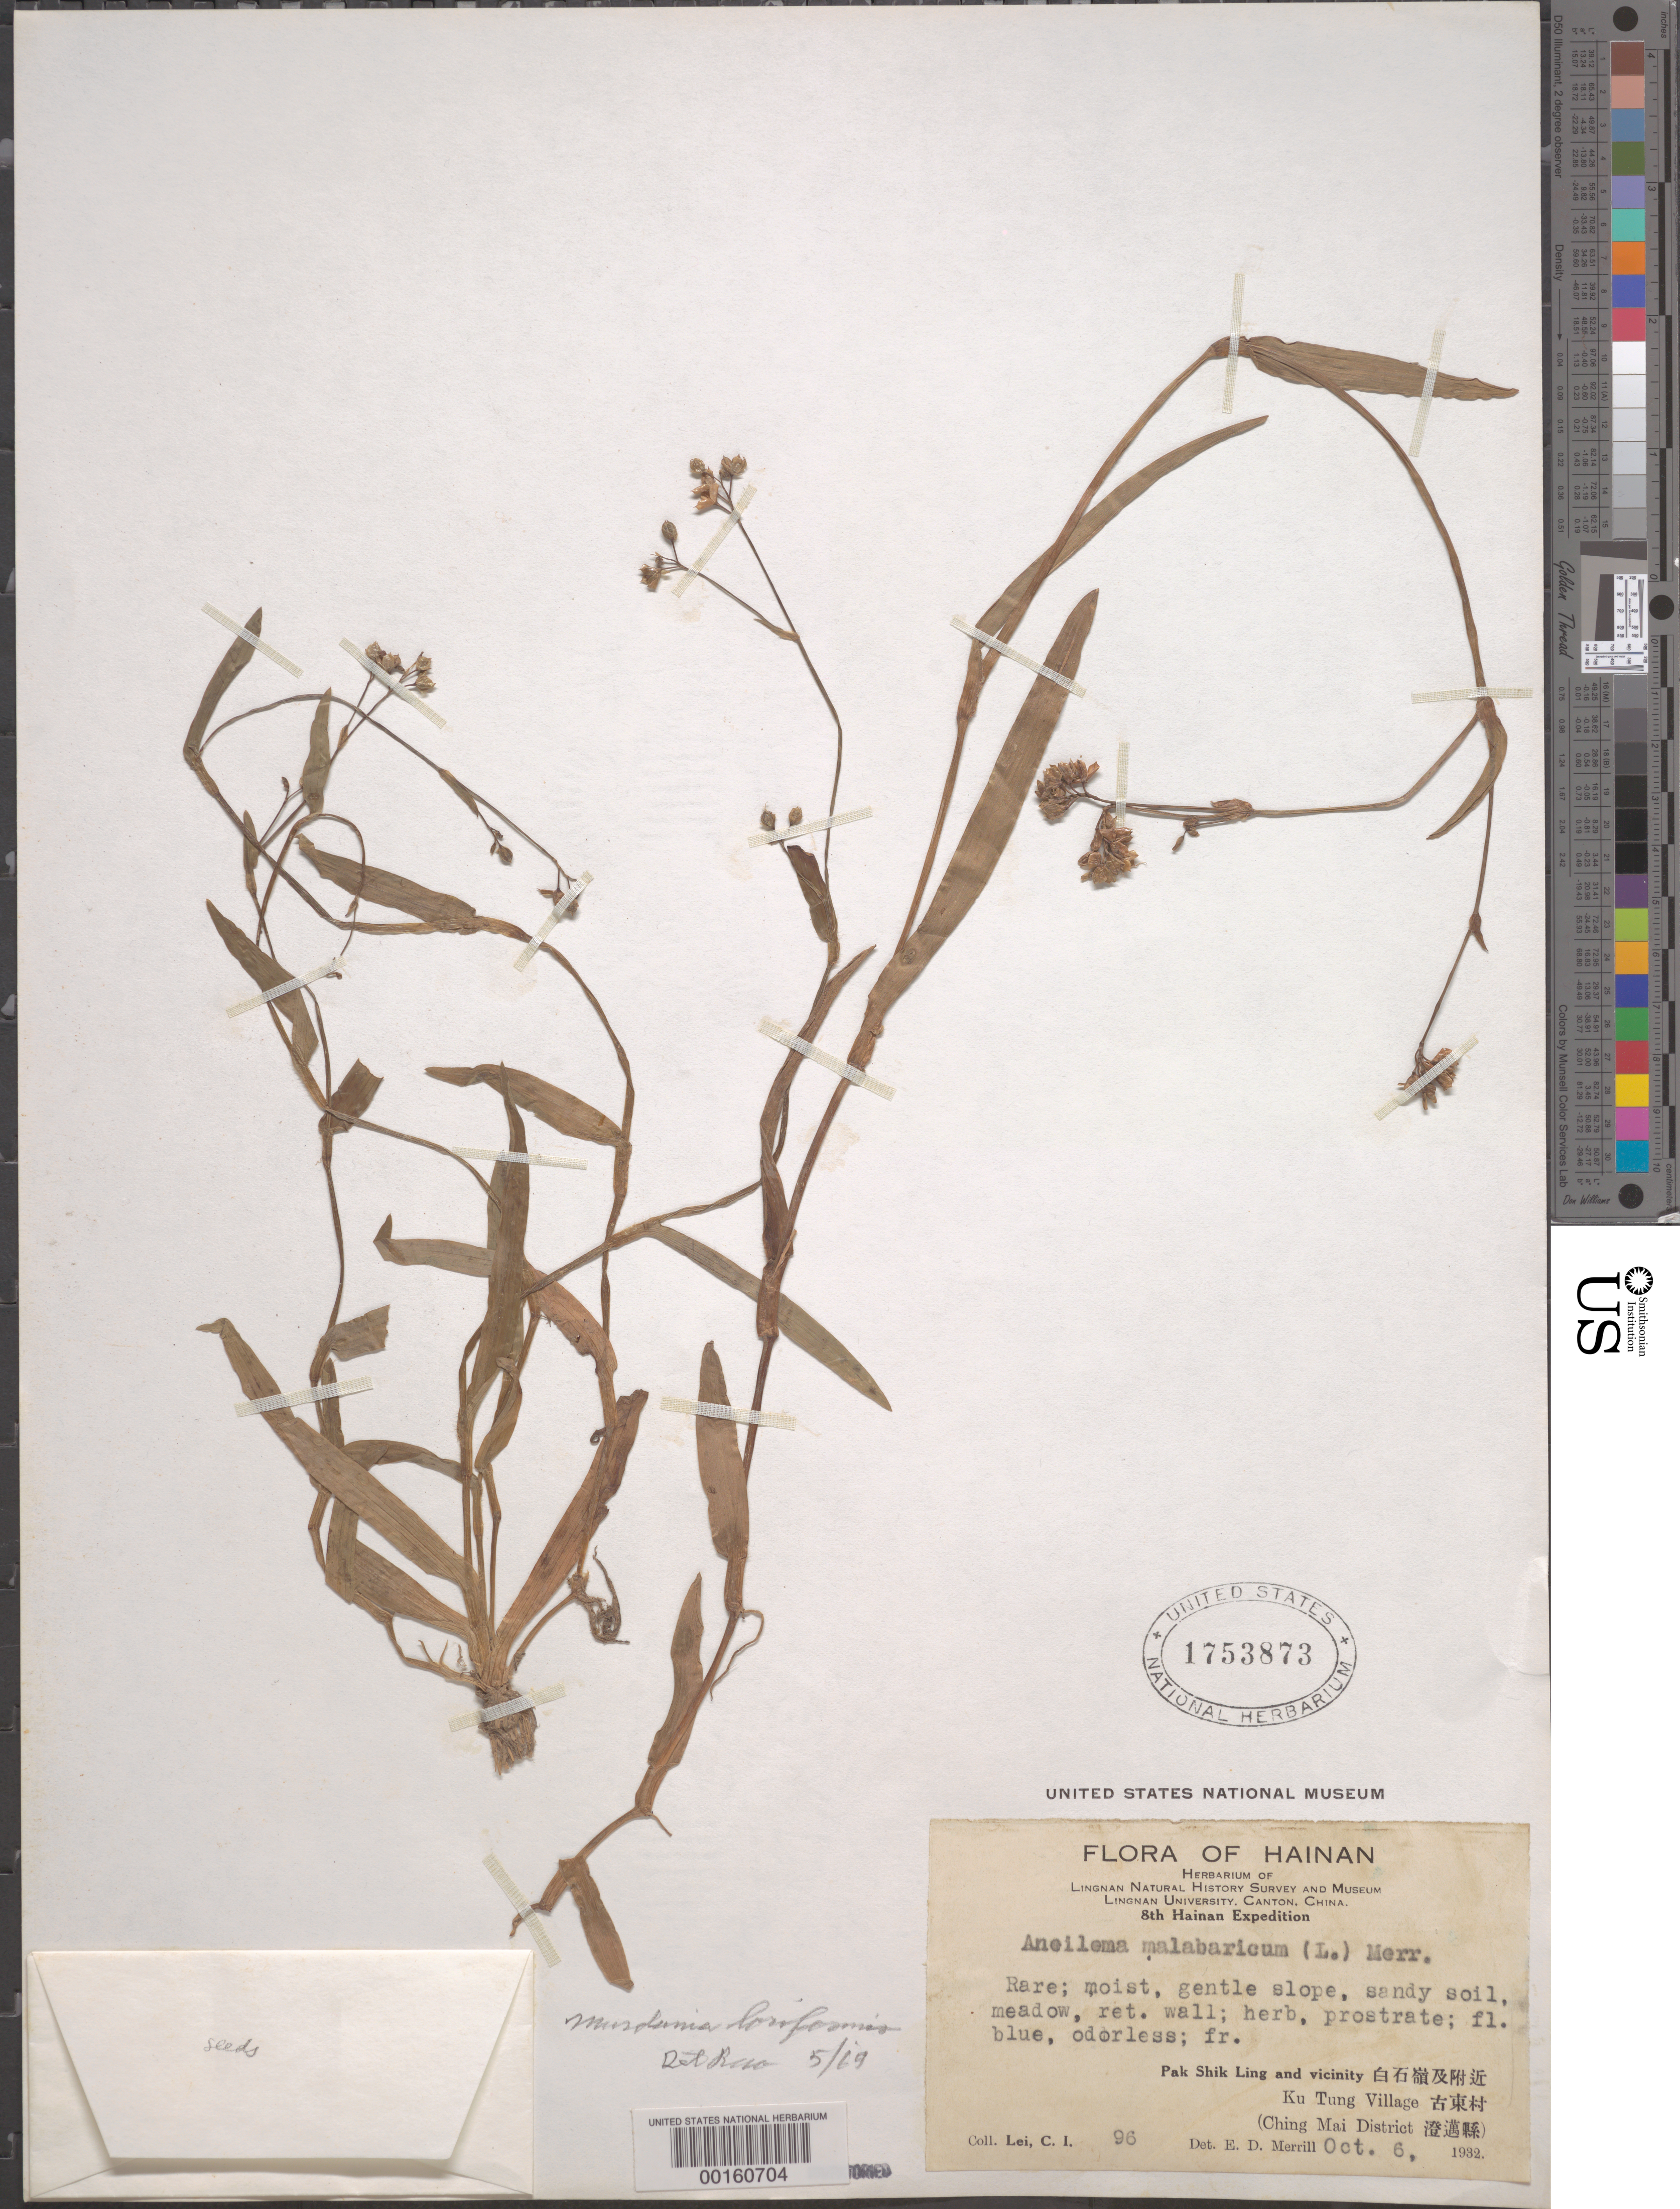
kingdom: Plantae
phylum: Tracheophyta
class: Liliopsida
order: Commelinales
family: Commelinaceae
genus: Murdannia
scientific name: Murdannia loriformis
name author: (Hassk.) R.S. Rao & Kammathy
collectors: C. I. Lei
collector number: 96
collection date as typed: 06 Oct 1932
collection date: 1932-10-06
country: China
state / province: Hainan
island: Hainan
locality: Hainan; ku tung village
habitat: Moist, gentle slope; sandy soil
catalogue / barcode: US 1753873